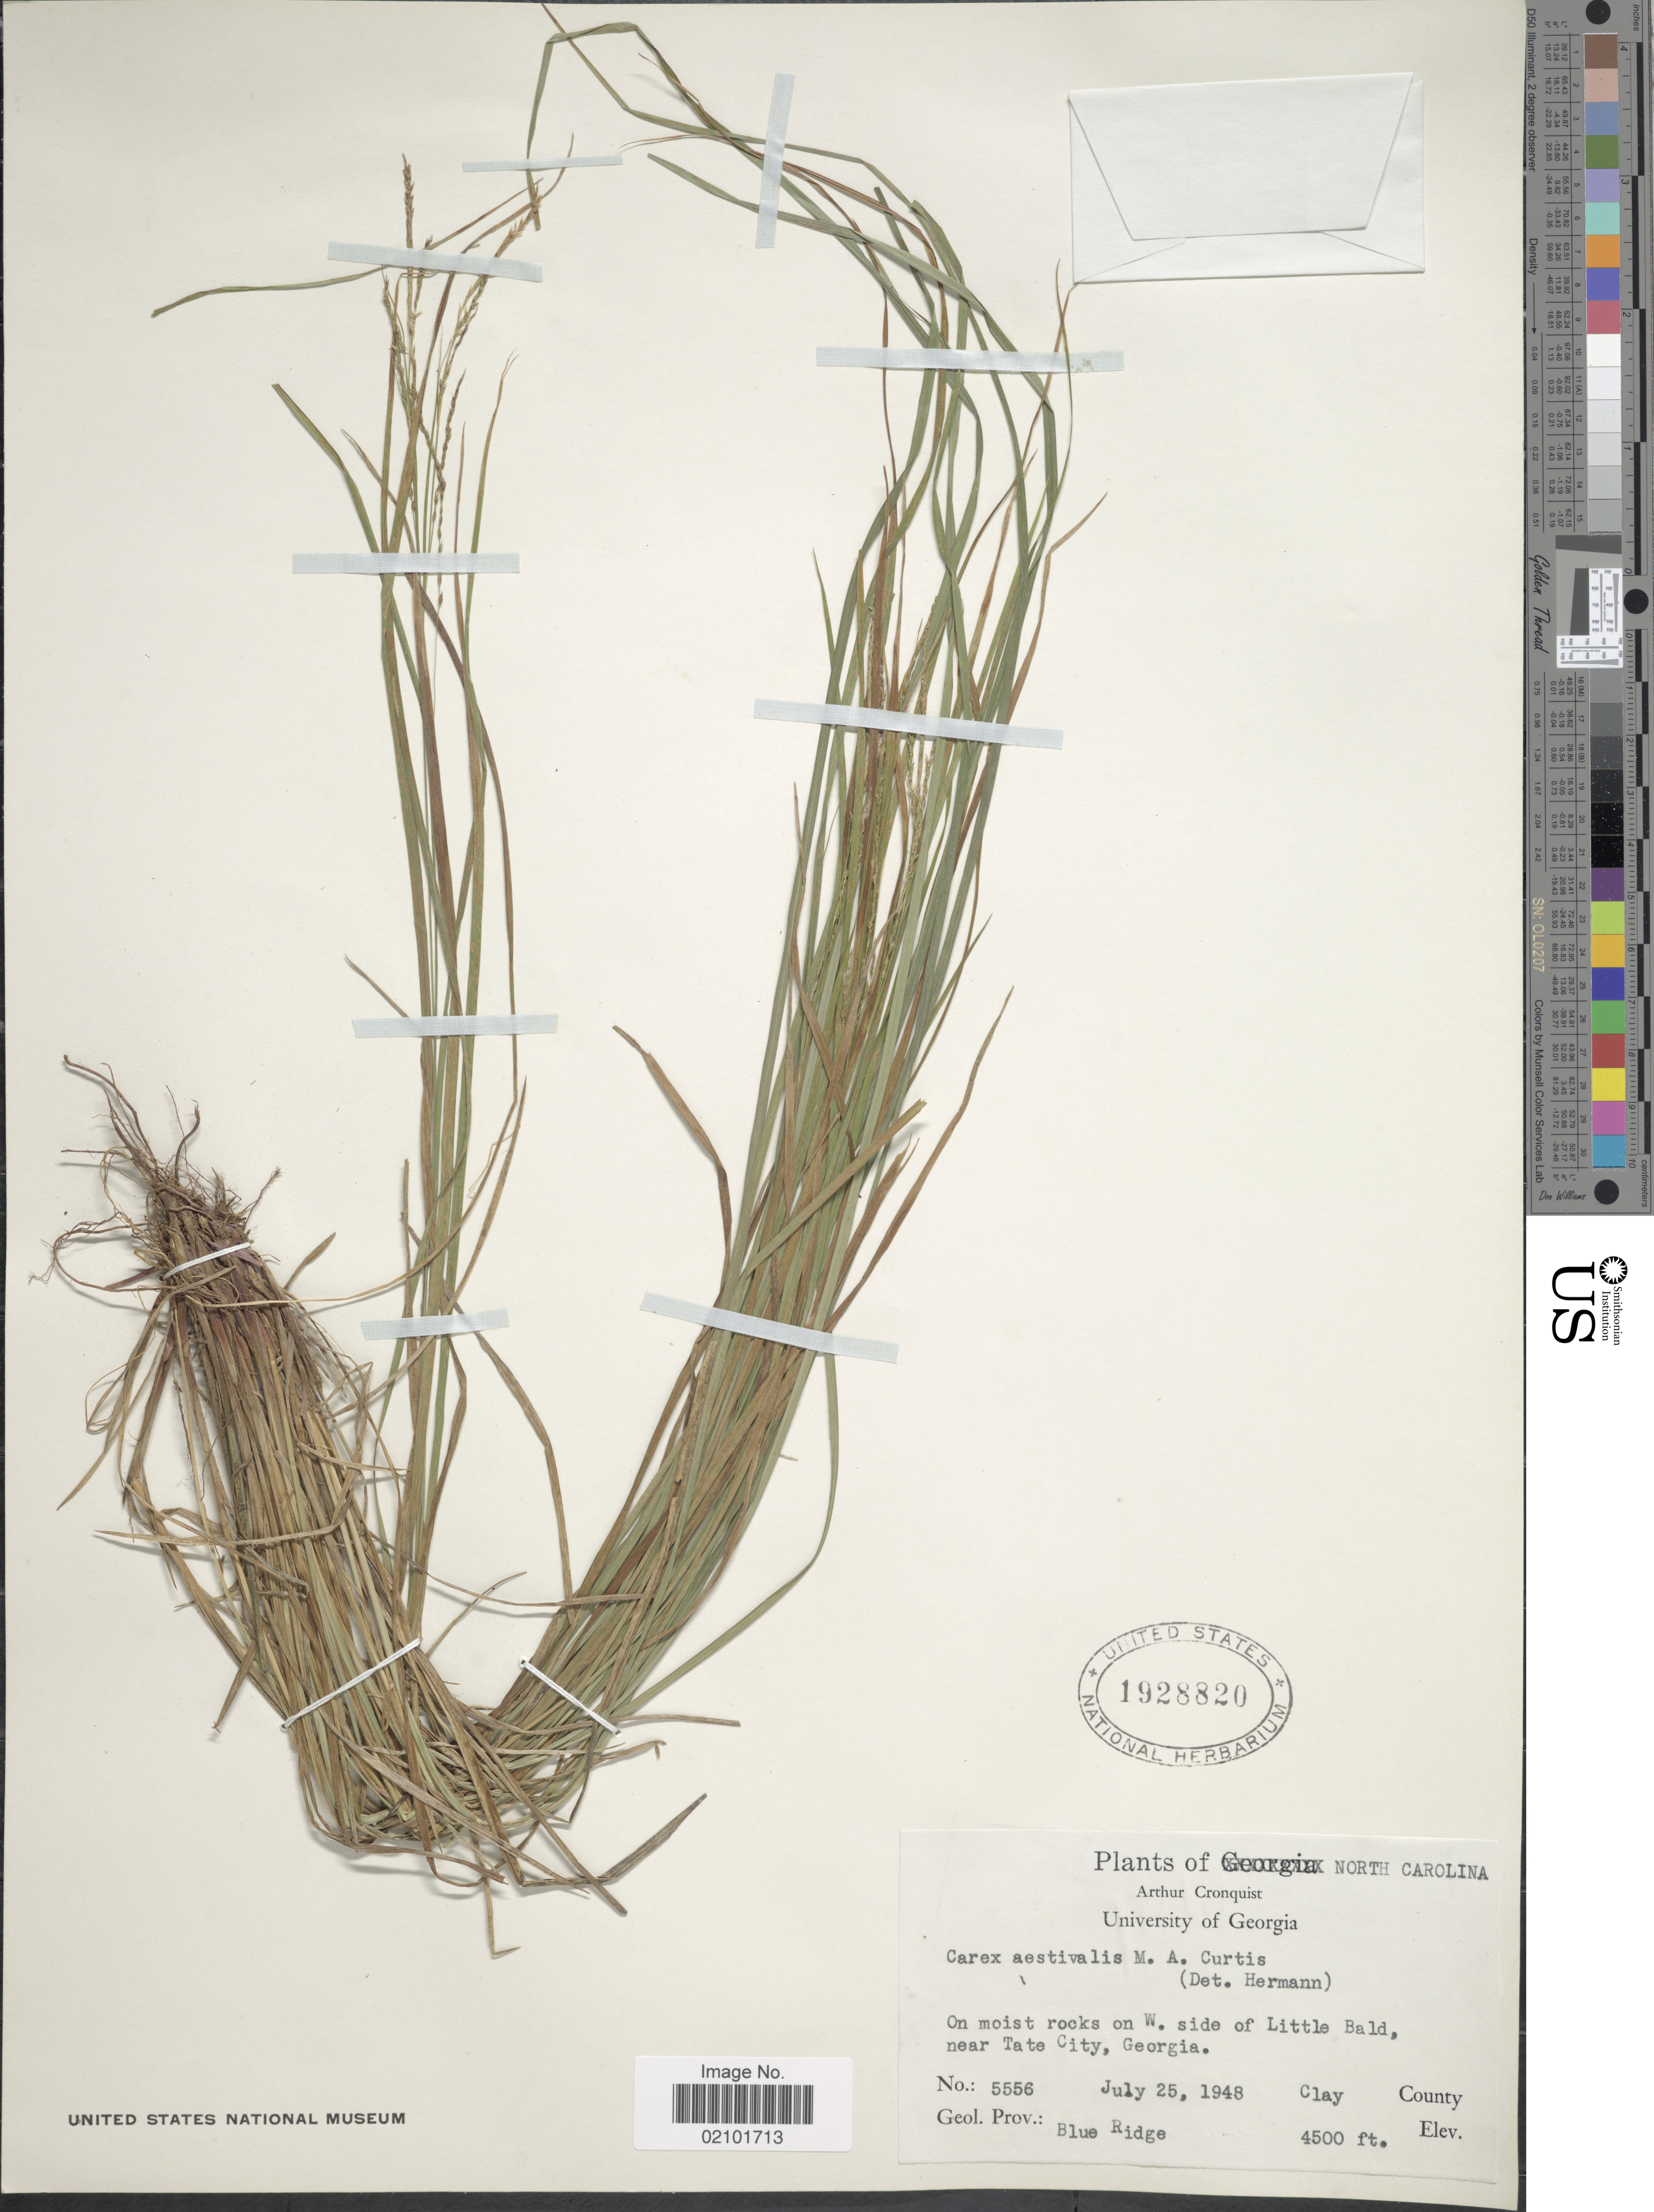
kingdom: Plantae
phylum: Tracheophyta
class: Liliopsida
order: Poales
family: Cyperaceae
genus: Carex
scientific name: Carex aestivalis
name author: M.A. Curtis ex A. Gray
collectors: A. J. Cronquist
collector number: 5556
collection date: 1948-07-25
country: United States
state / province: North Carolina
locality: Clay County. on W. side of Little Bald, near Tate City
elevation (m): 1372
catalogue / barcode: US 1928820